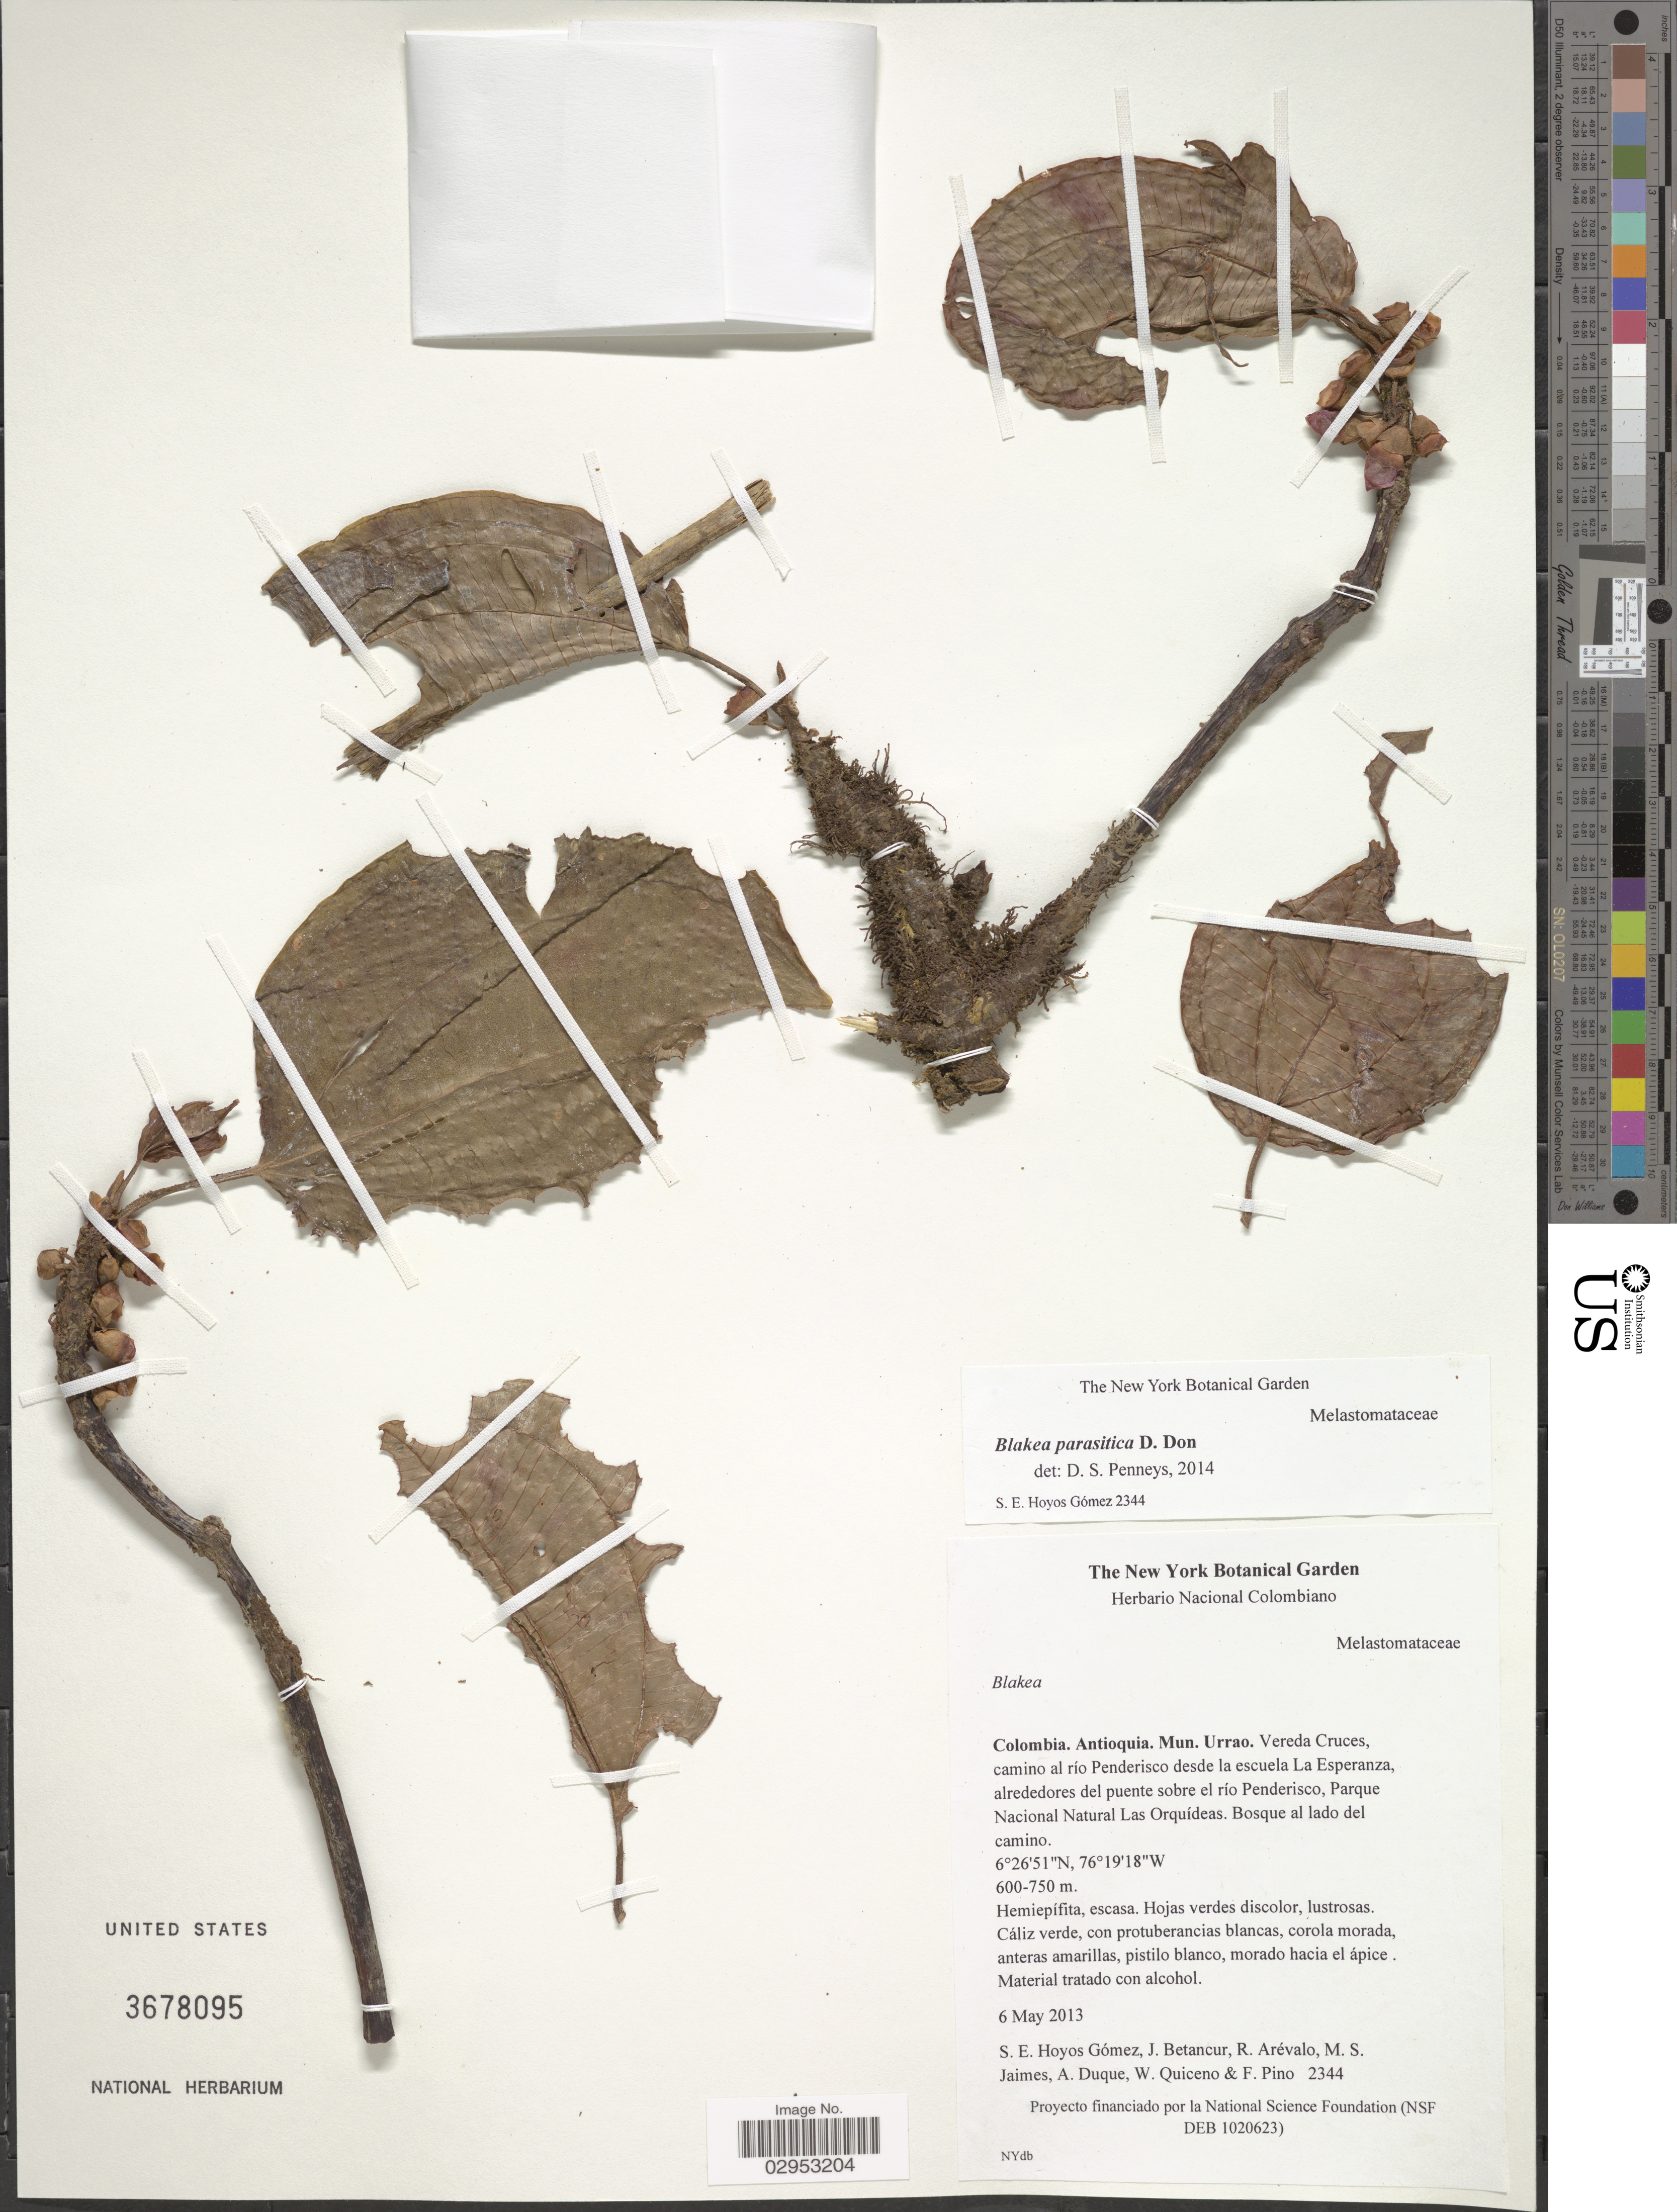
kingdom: Plantae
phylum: Tracheophyta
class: Magnoliopsida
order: Myrtales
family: Melastomataceae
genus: Blakea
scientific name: Blakea parasitica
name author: (Aubl.) D. Don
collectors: S. Hoyos-Gomez, J. Betancur, R. Arevalo, M. James & et al.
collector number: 2344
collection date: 2013-05-06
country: Colombia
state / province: Antioquia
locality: Mun. Urrao. Vereda Cruces, camino al río Penderisco desde la escuela La Esperanza, alrededores del puente sobre el río Penderisco, Parque Nacional Natural Las Orquídeas.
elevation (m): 600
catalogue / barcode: US 3678095